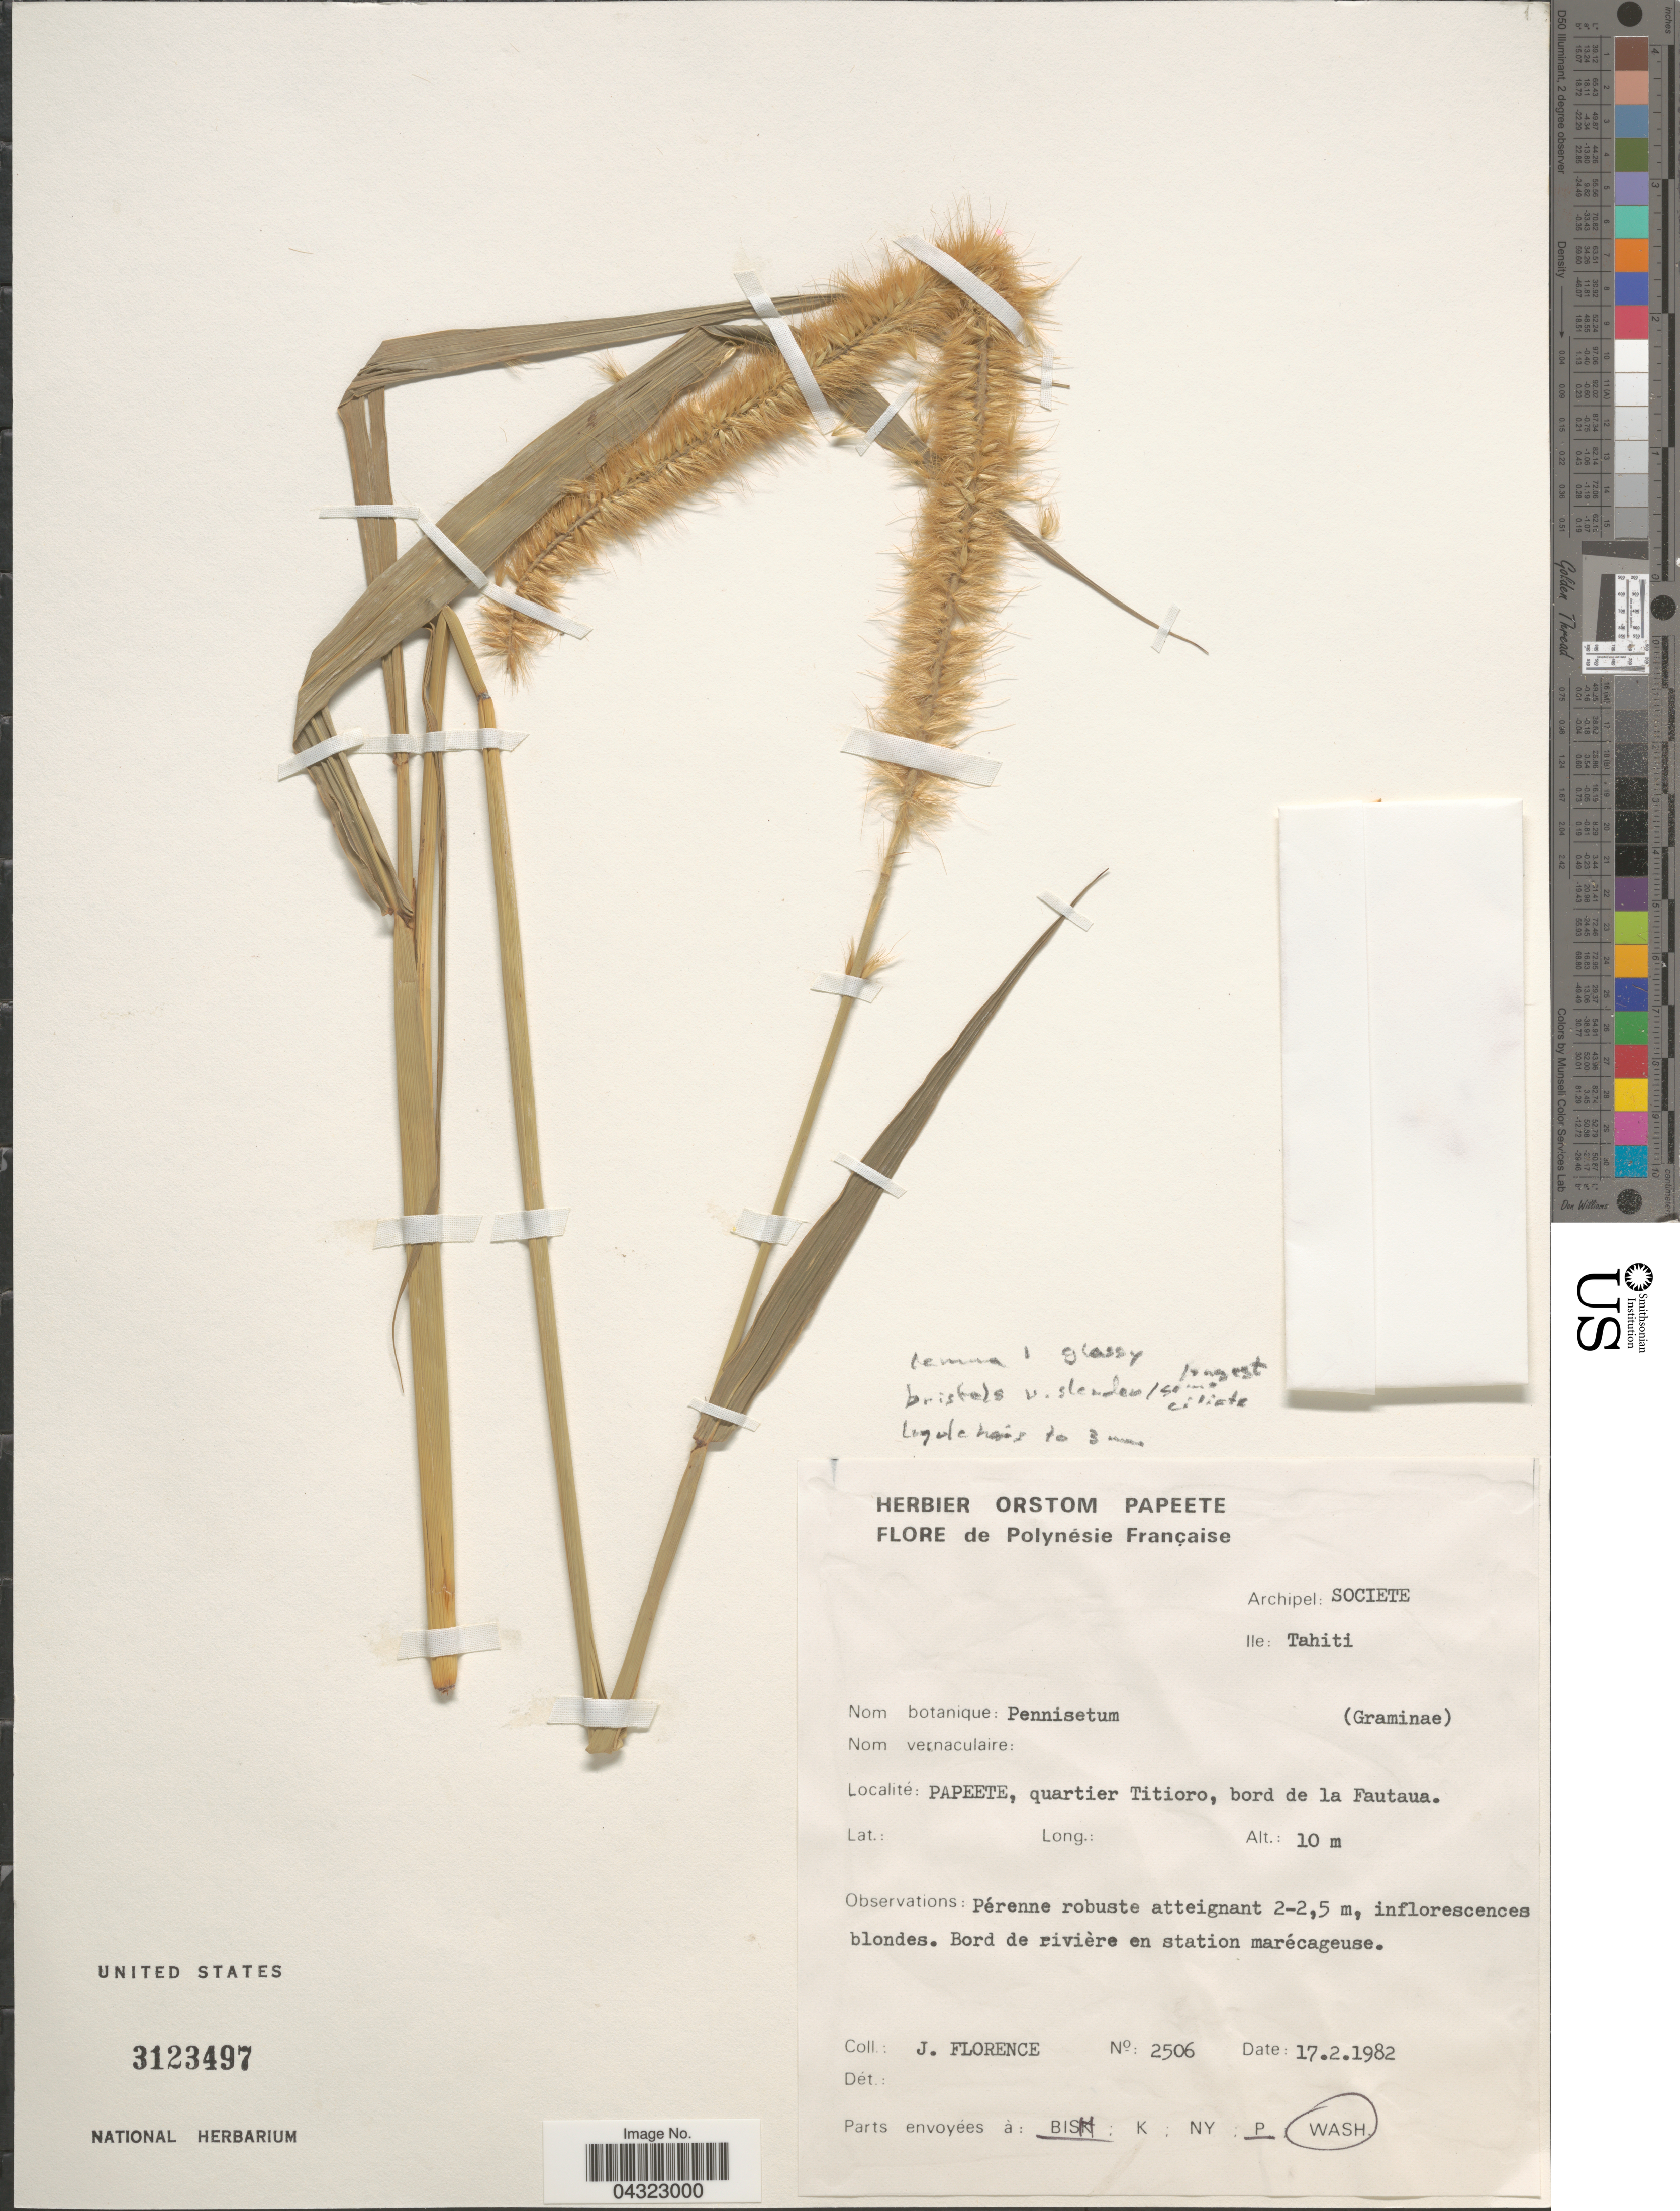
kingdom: Plantae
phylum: Tracheophyta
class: Liliopsida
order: Poales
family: Poaceae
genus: Cenchrus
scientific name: Cenchrus sp.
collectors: J. Florence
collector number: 2506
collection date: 1982-02-17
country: French Polynesia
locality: Polynésie Française. Archipel: Societe. Ile: Tahiti. Papeete, quartier Titioro, bord de la Fautaua.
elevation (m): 10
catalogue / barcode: US 3123497